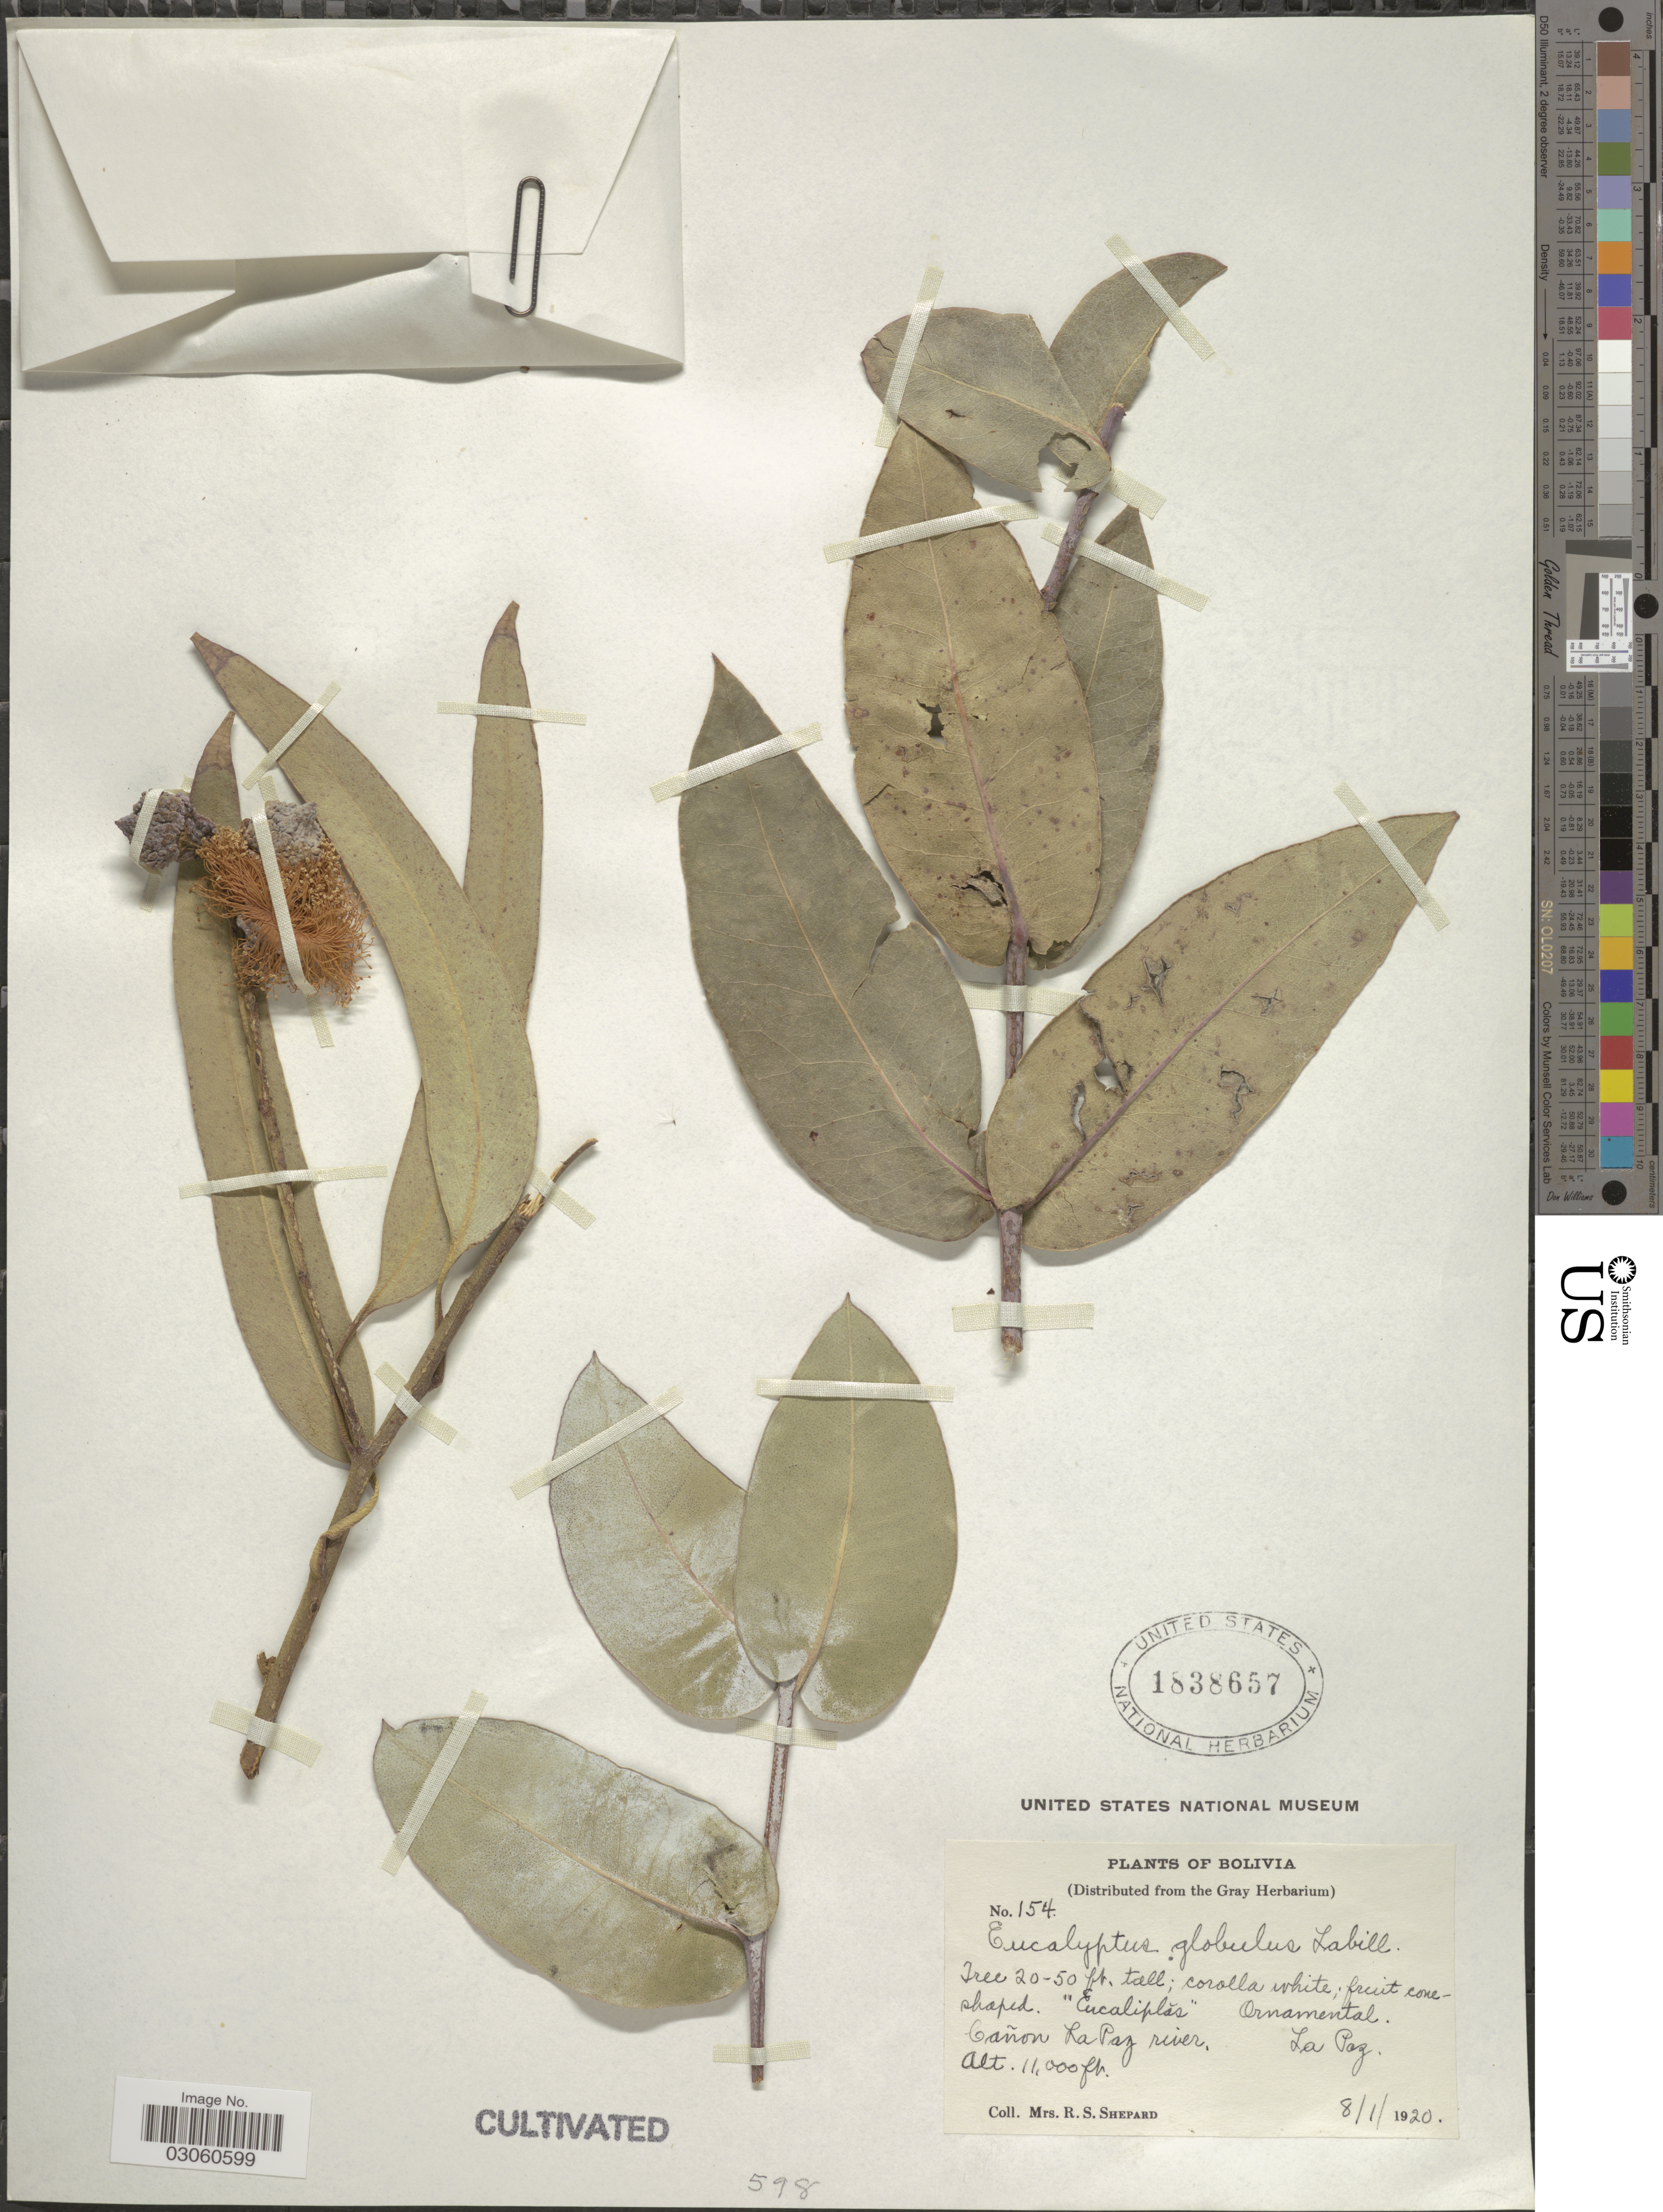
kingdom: Plantae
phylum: Tracheophyta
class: Magnoliopsida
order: Myrtales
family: Myrtaceae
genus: Eucalyptus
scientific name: Eucalyptus globulus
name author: Labill.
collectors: R. Shepard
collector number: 154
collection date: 1920-01-08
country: Bolivia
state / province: La Paz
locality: Cañon La Paz river.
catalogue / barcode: US 1838657